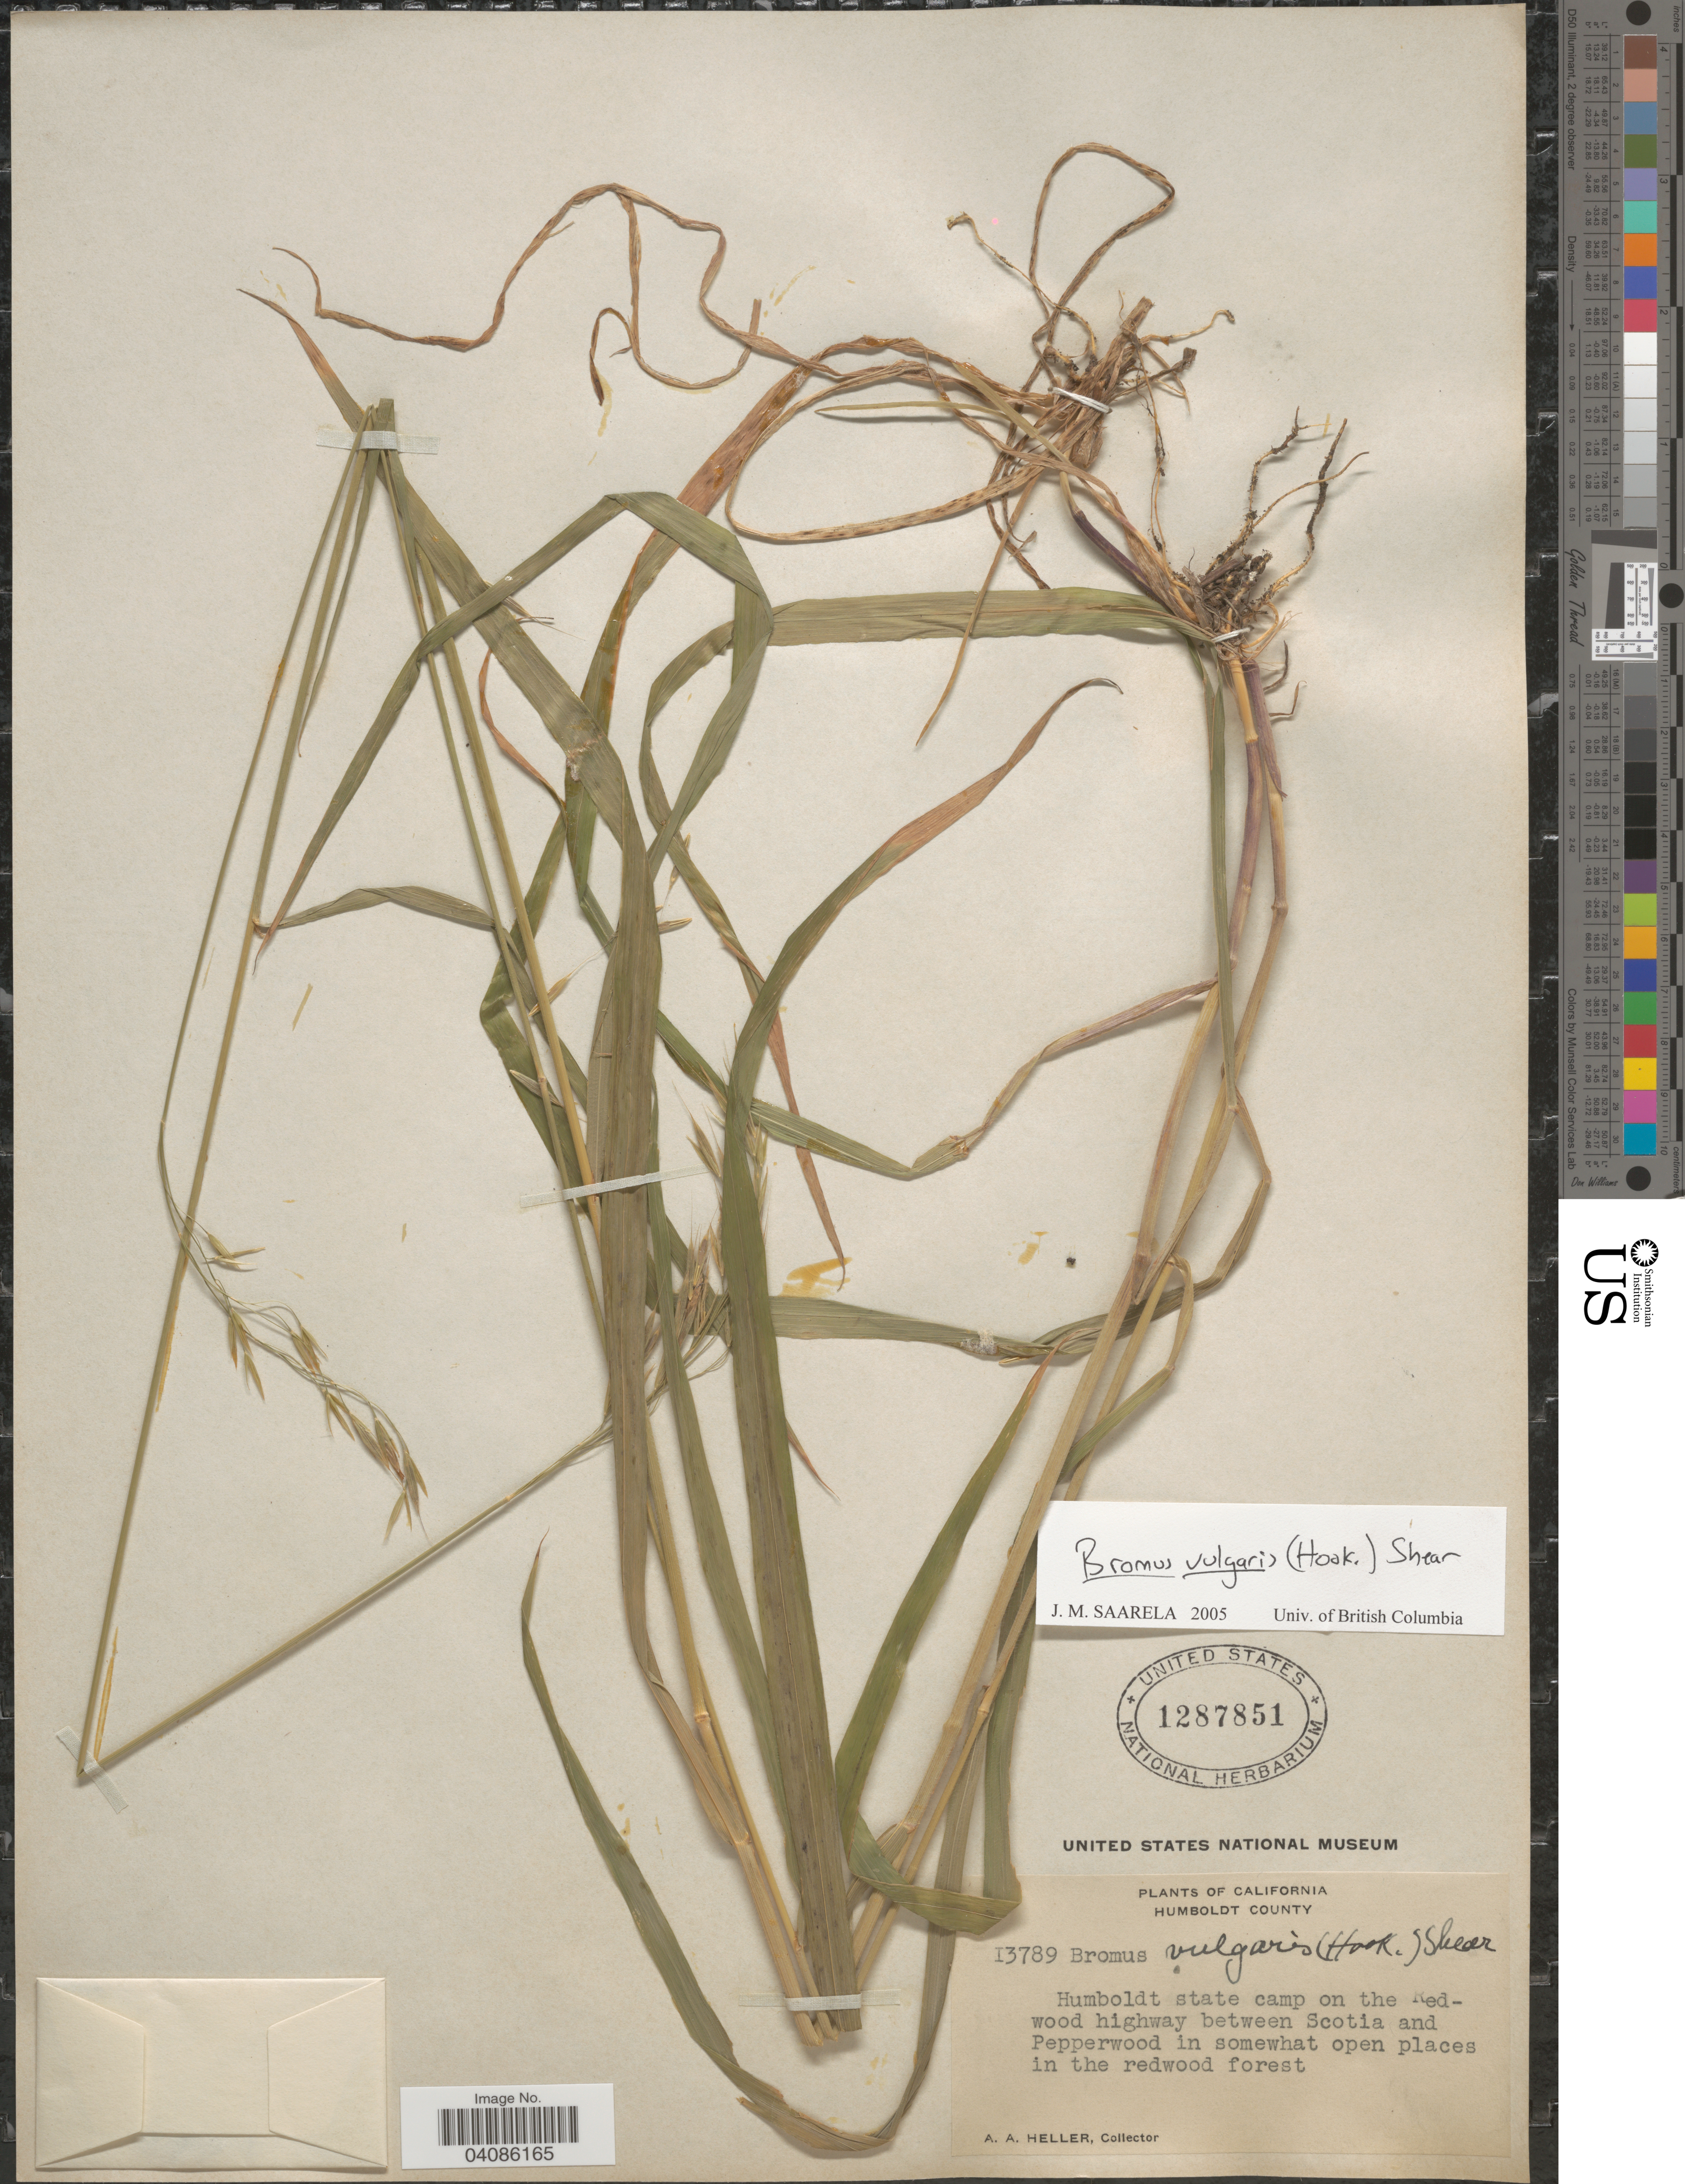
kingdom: Plantae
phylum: Tracheophyta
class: Liliopsida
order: Poales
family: Poaceae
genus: Bromus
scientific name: Bromus texensis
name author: (Shear) Hitchc.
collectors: A. A. Heller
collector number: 13789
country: United States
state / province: California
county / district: Humboldt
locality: Humboldt County. Humboldt state camp on the Redwood highway between Scotia and Pepperwood in somewhat open places in the redwood forest.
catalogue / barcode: US 1287851